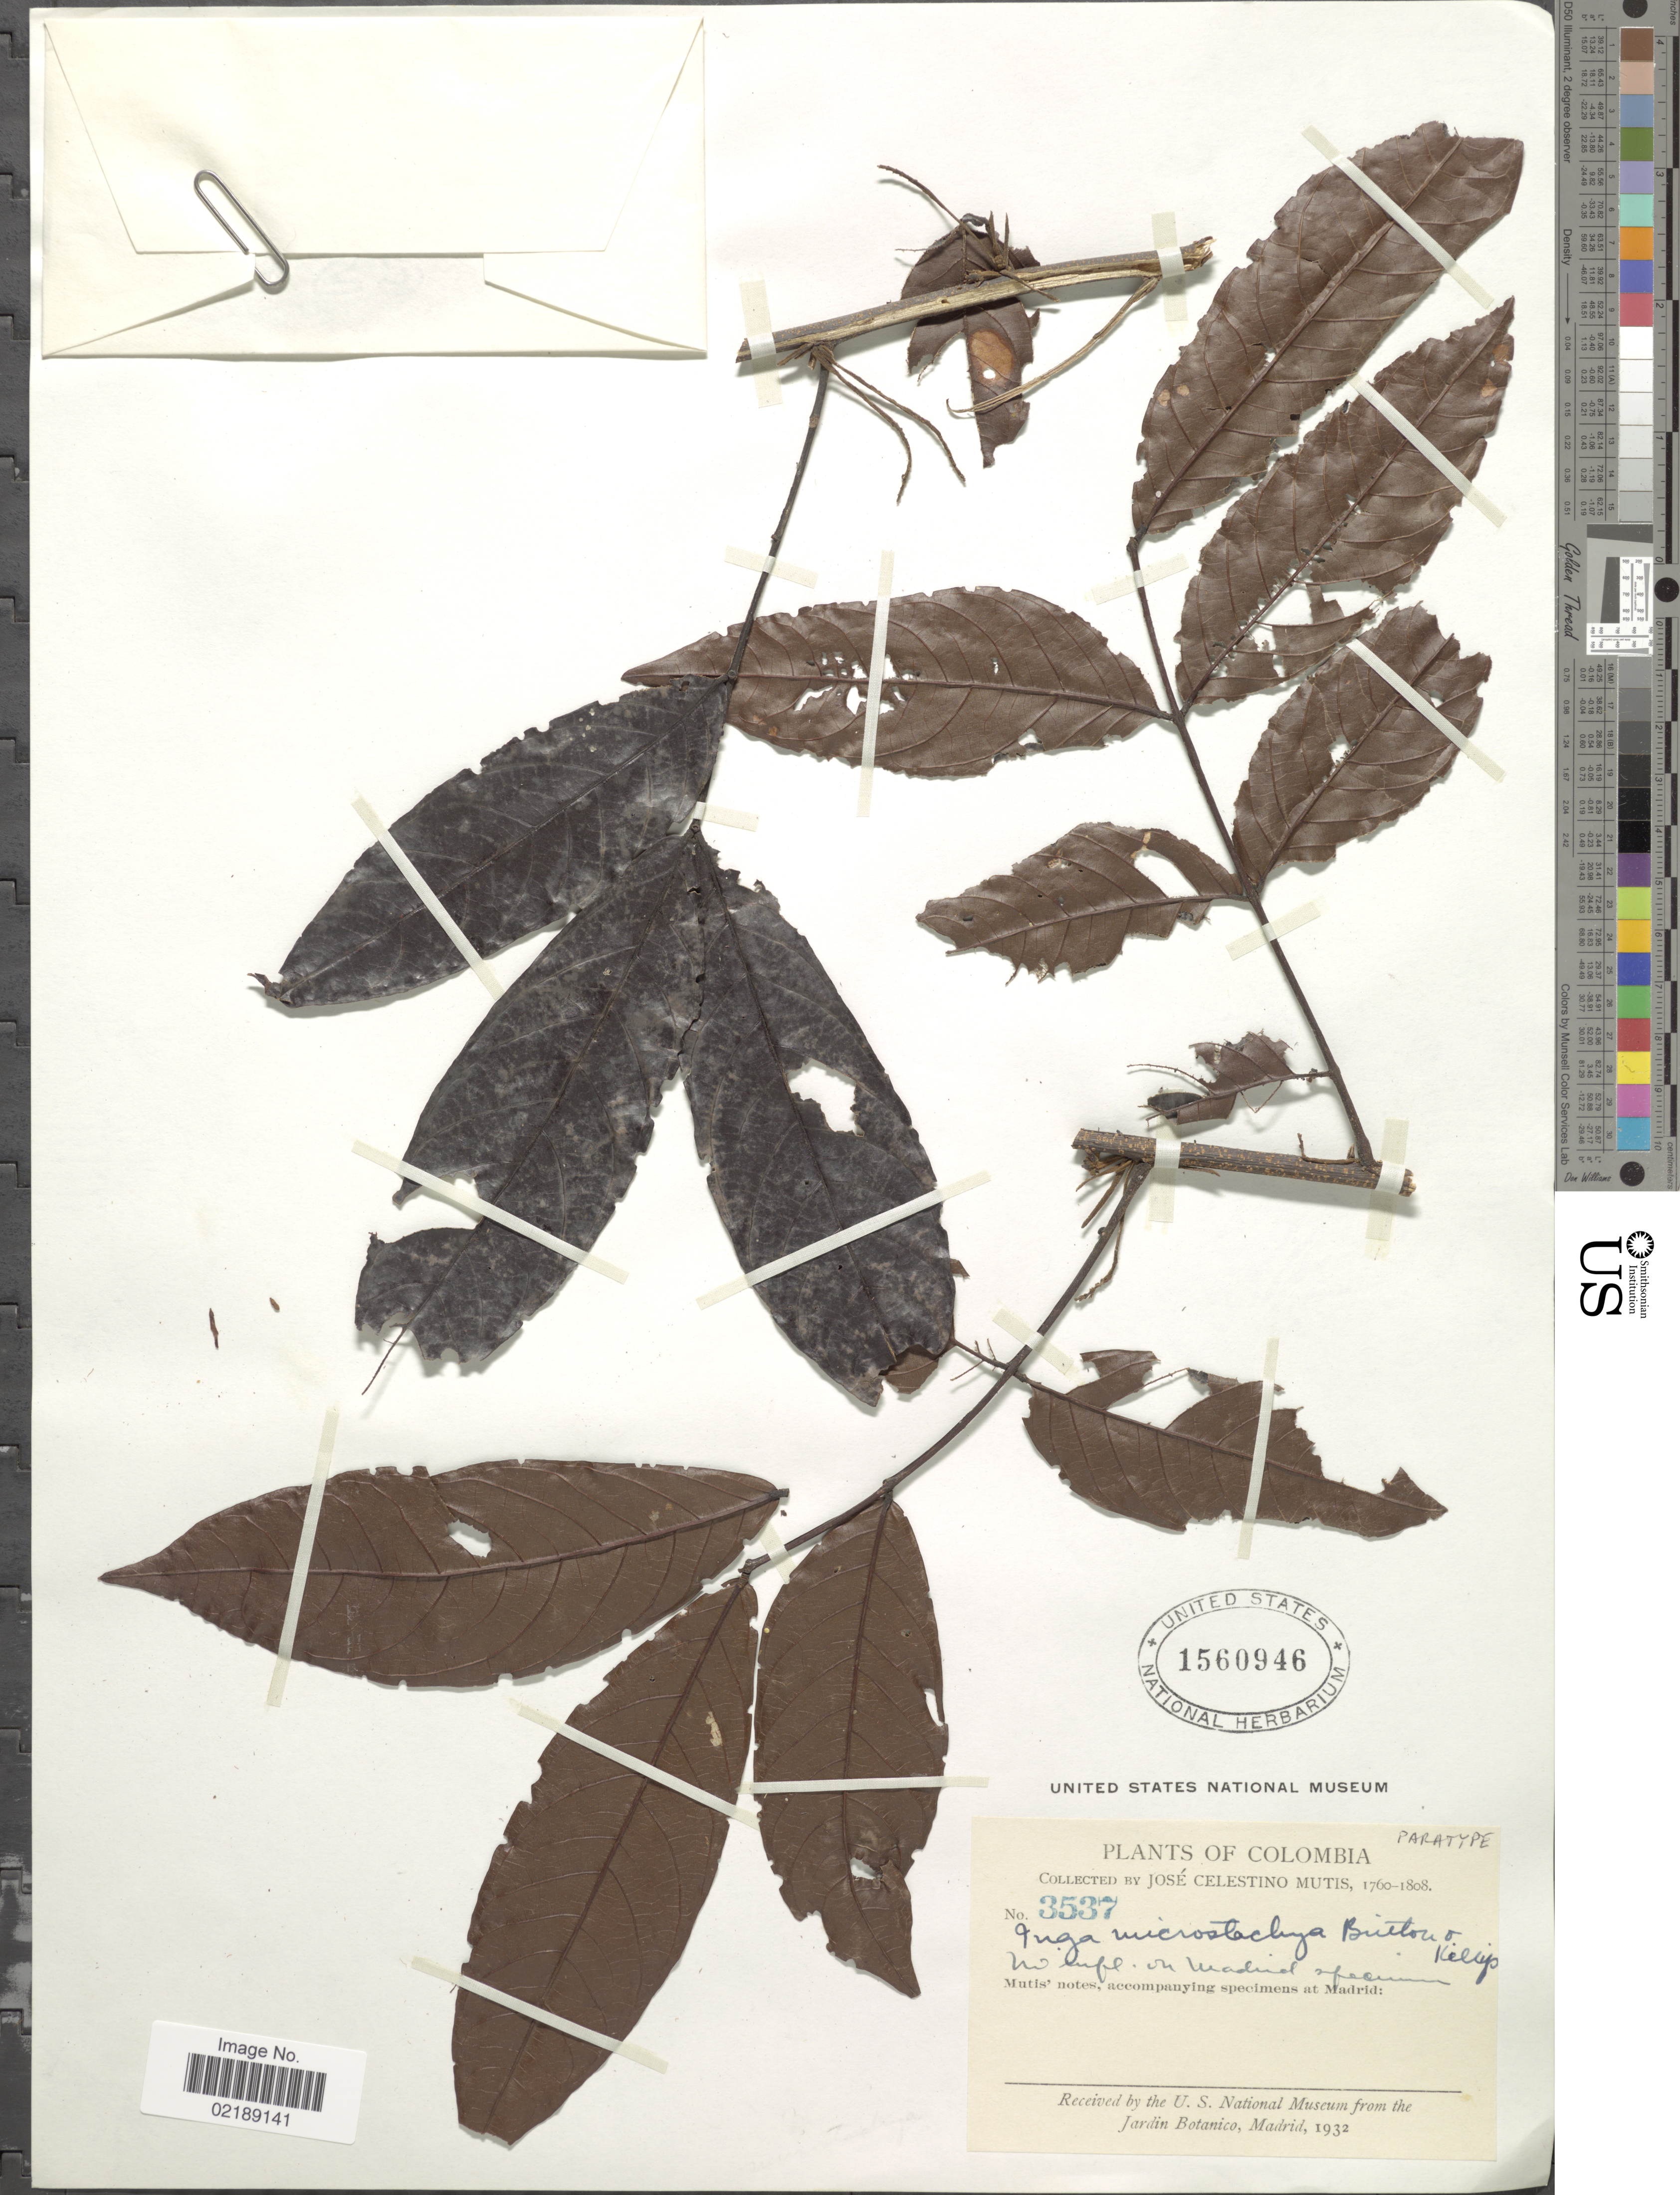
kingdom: Plantae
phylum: Tracheophyta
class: Magnoliopsida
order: Fabales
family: Fabaceae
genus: Inga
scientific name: Inga pezizifera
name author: Benth.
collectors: J. C. B. Mutis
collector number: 3537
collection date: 1760/1808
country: Colombia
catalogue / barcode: US 1560946